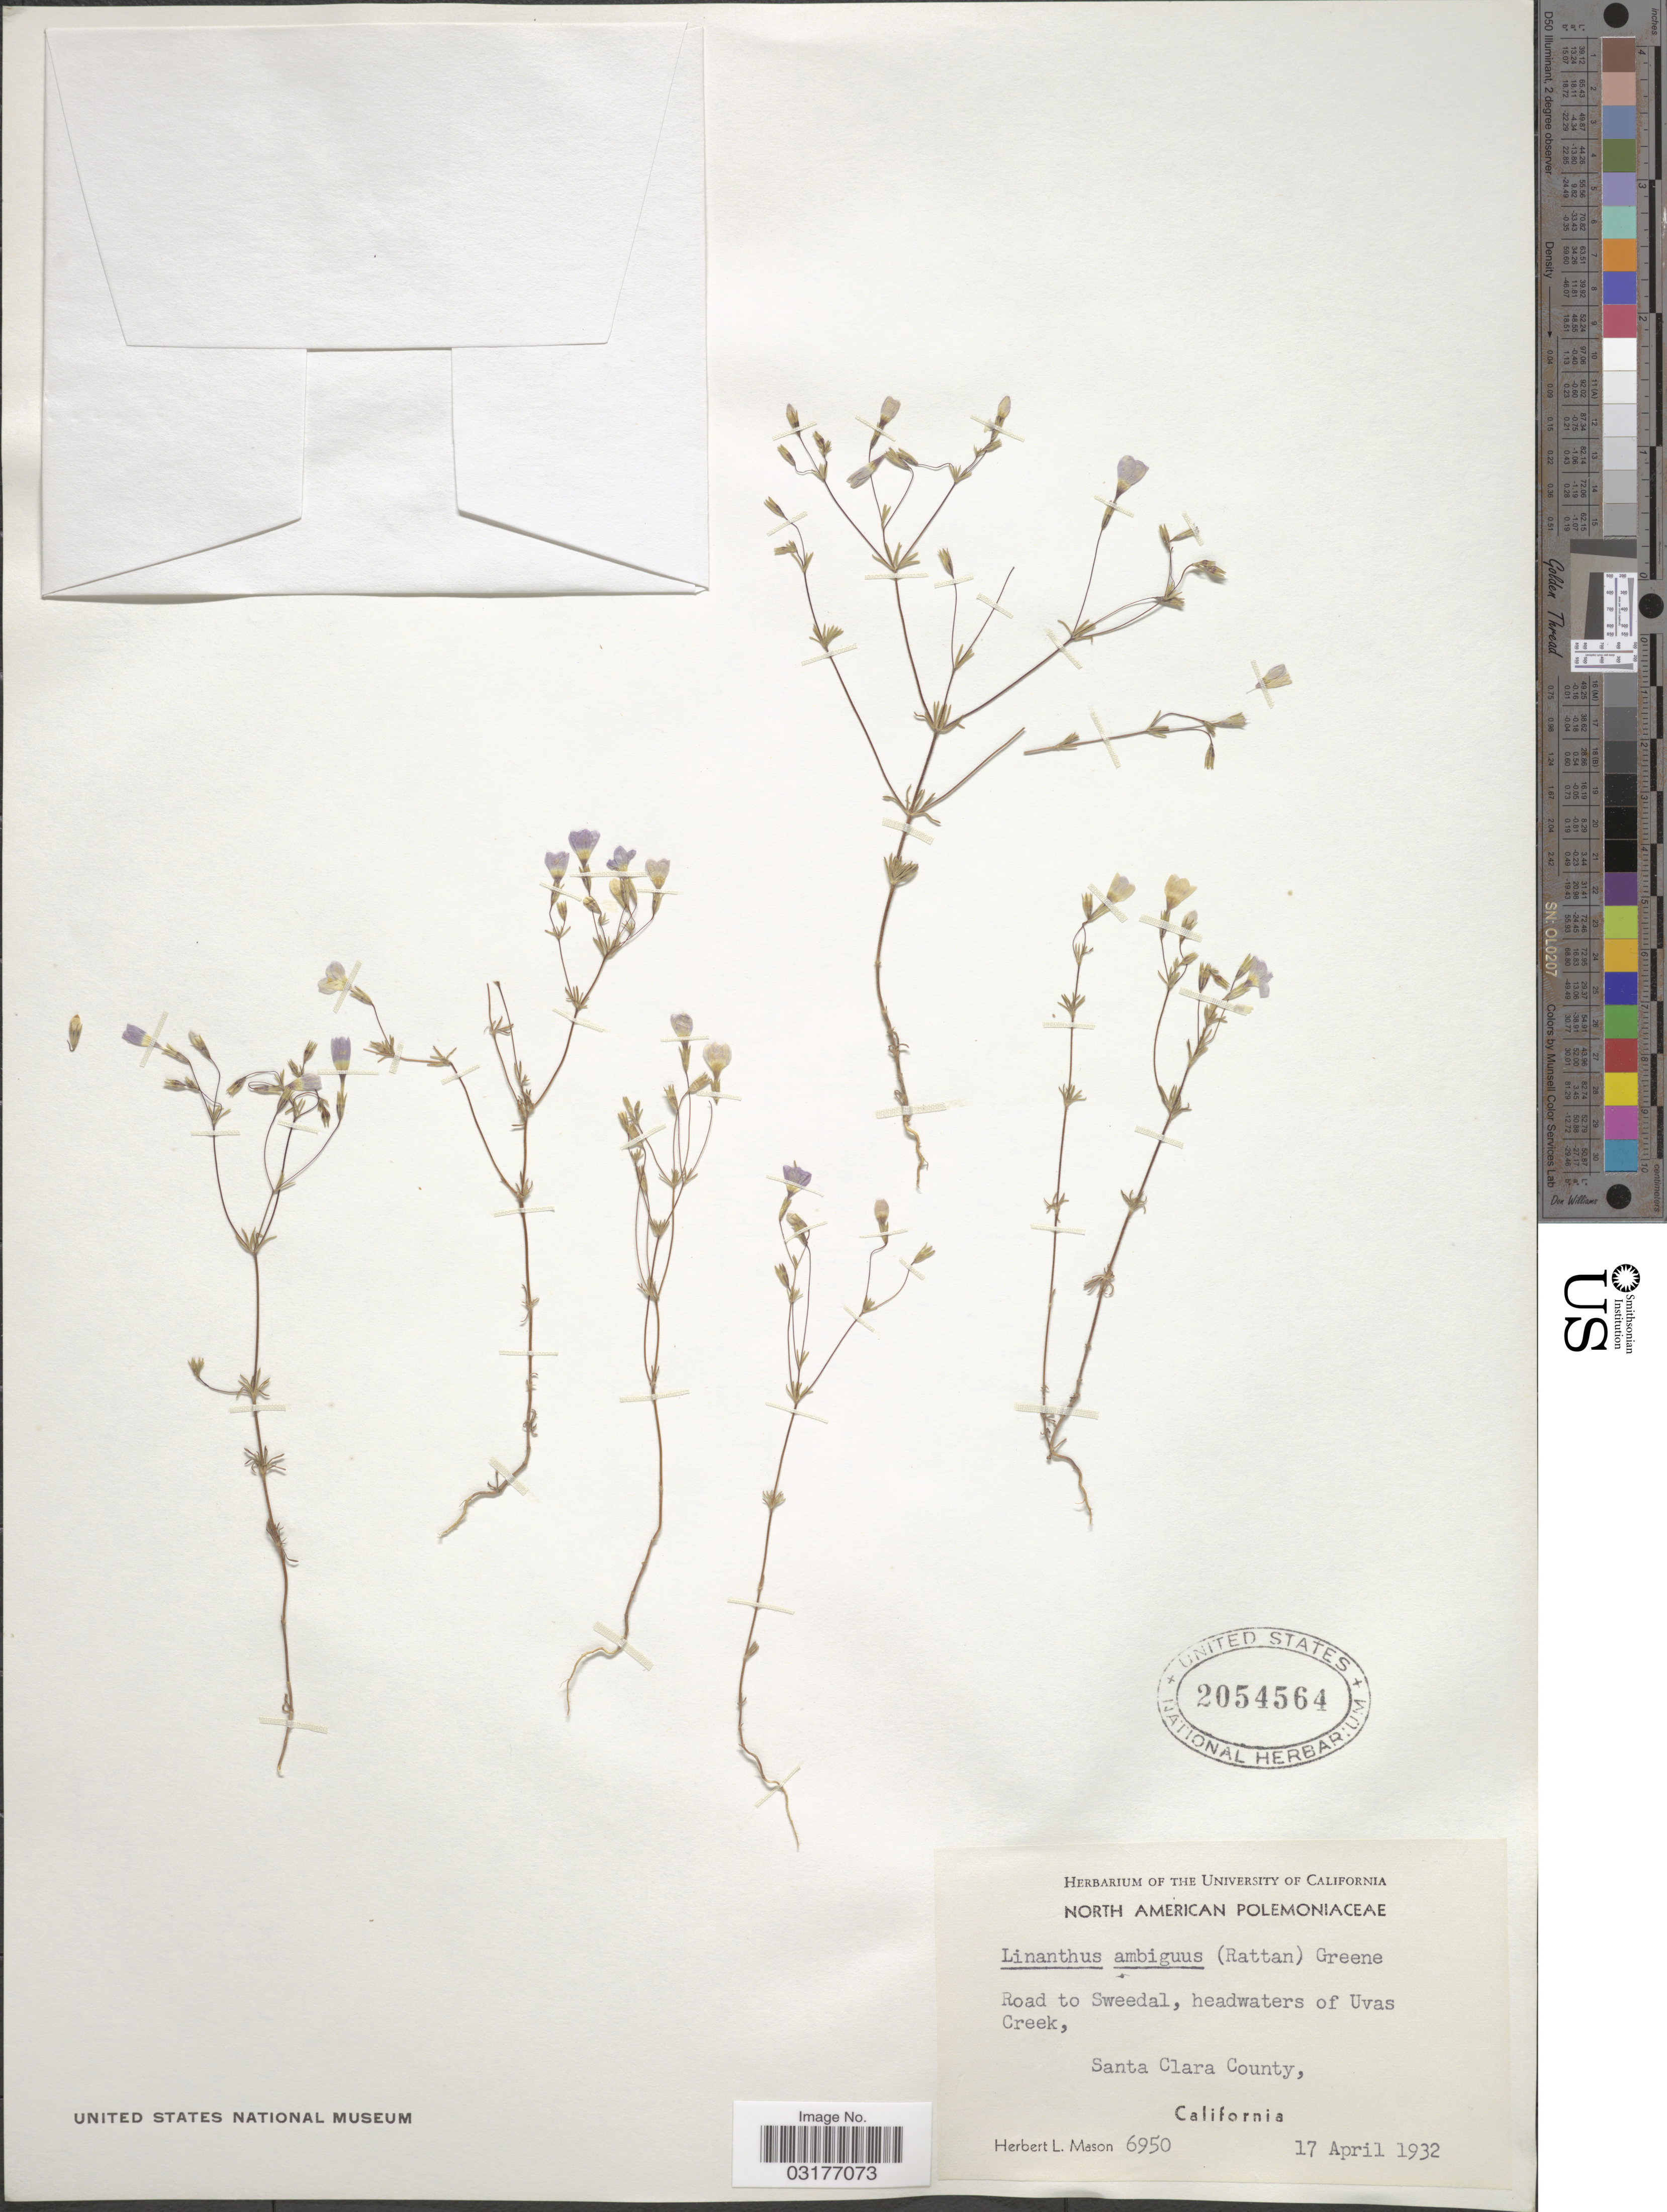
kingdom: Plantae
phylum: Tracheophyta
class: Magnoliopsida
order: Ericales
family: Polemoniaceae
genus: Leptosiphon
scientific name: Leptosiphon ambiguus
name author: (Rattan) J.M. Porter & L.A. Johnson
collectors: H. L. Mason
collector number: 6950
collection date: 1932-04-17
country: United States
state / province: California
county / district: Santa Clara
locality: Road to Sweedal, headwaters of Uvas Creek, Santa Clara County.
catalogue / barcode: US 2054564